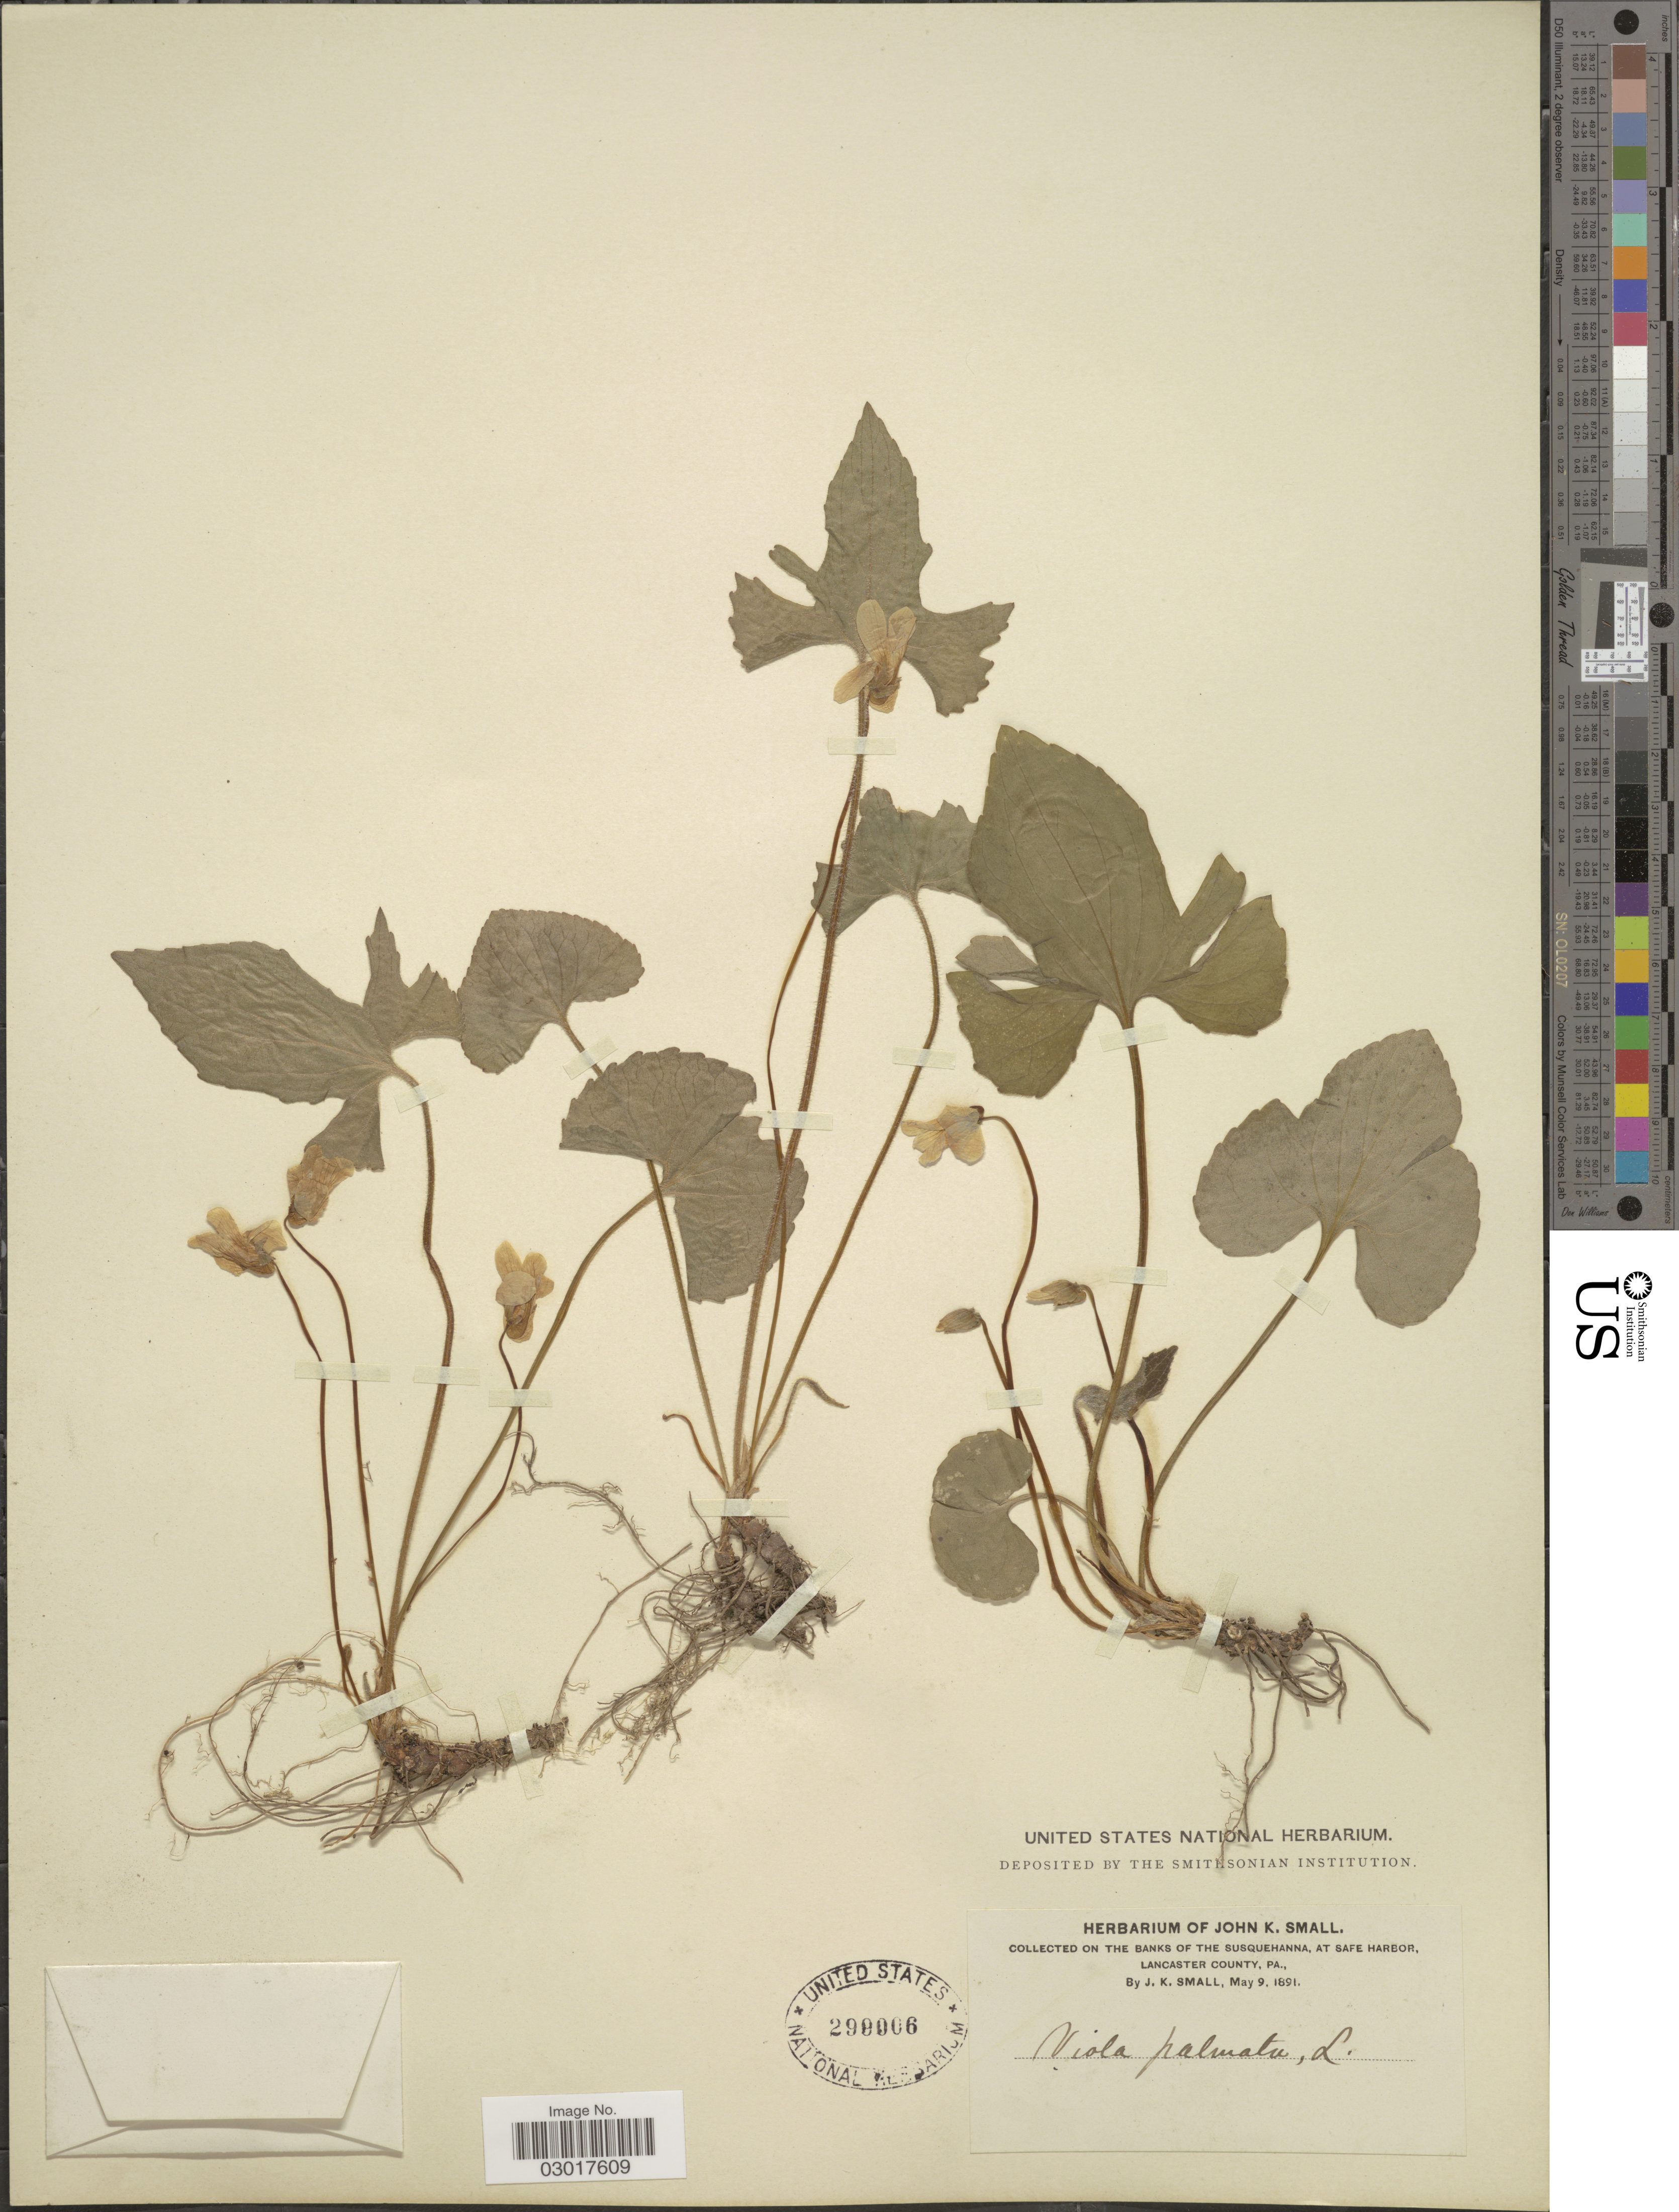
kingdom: Plantae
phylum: Tracheophyta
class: Magnoliopsida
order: Malpighiales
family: Violaceae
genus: Viola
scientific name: Viola triloba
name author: Schwein.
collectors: J. K. Small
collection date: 1891-05-09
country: United States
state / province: Pennsylvania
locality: Collected on the banks of the Susquehanna at Safe Harbor, Lancaster County.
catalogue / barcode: US 299006